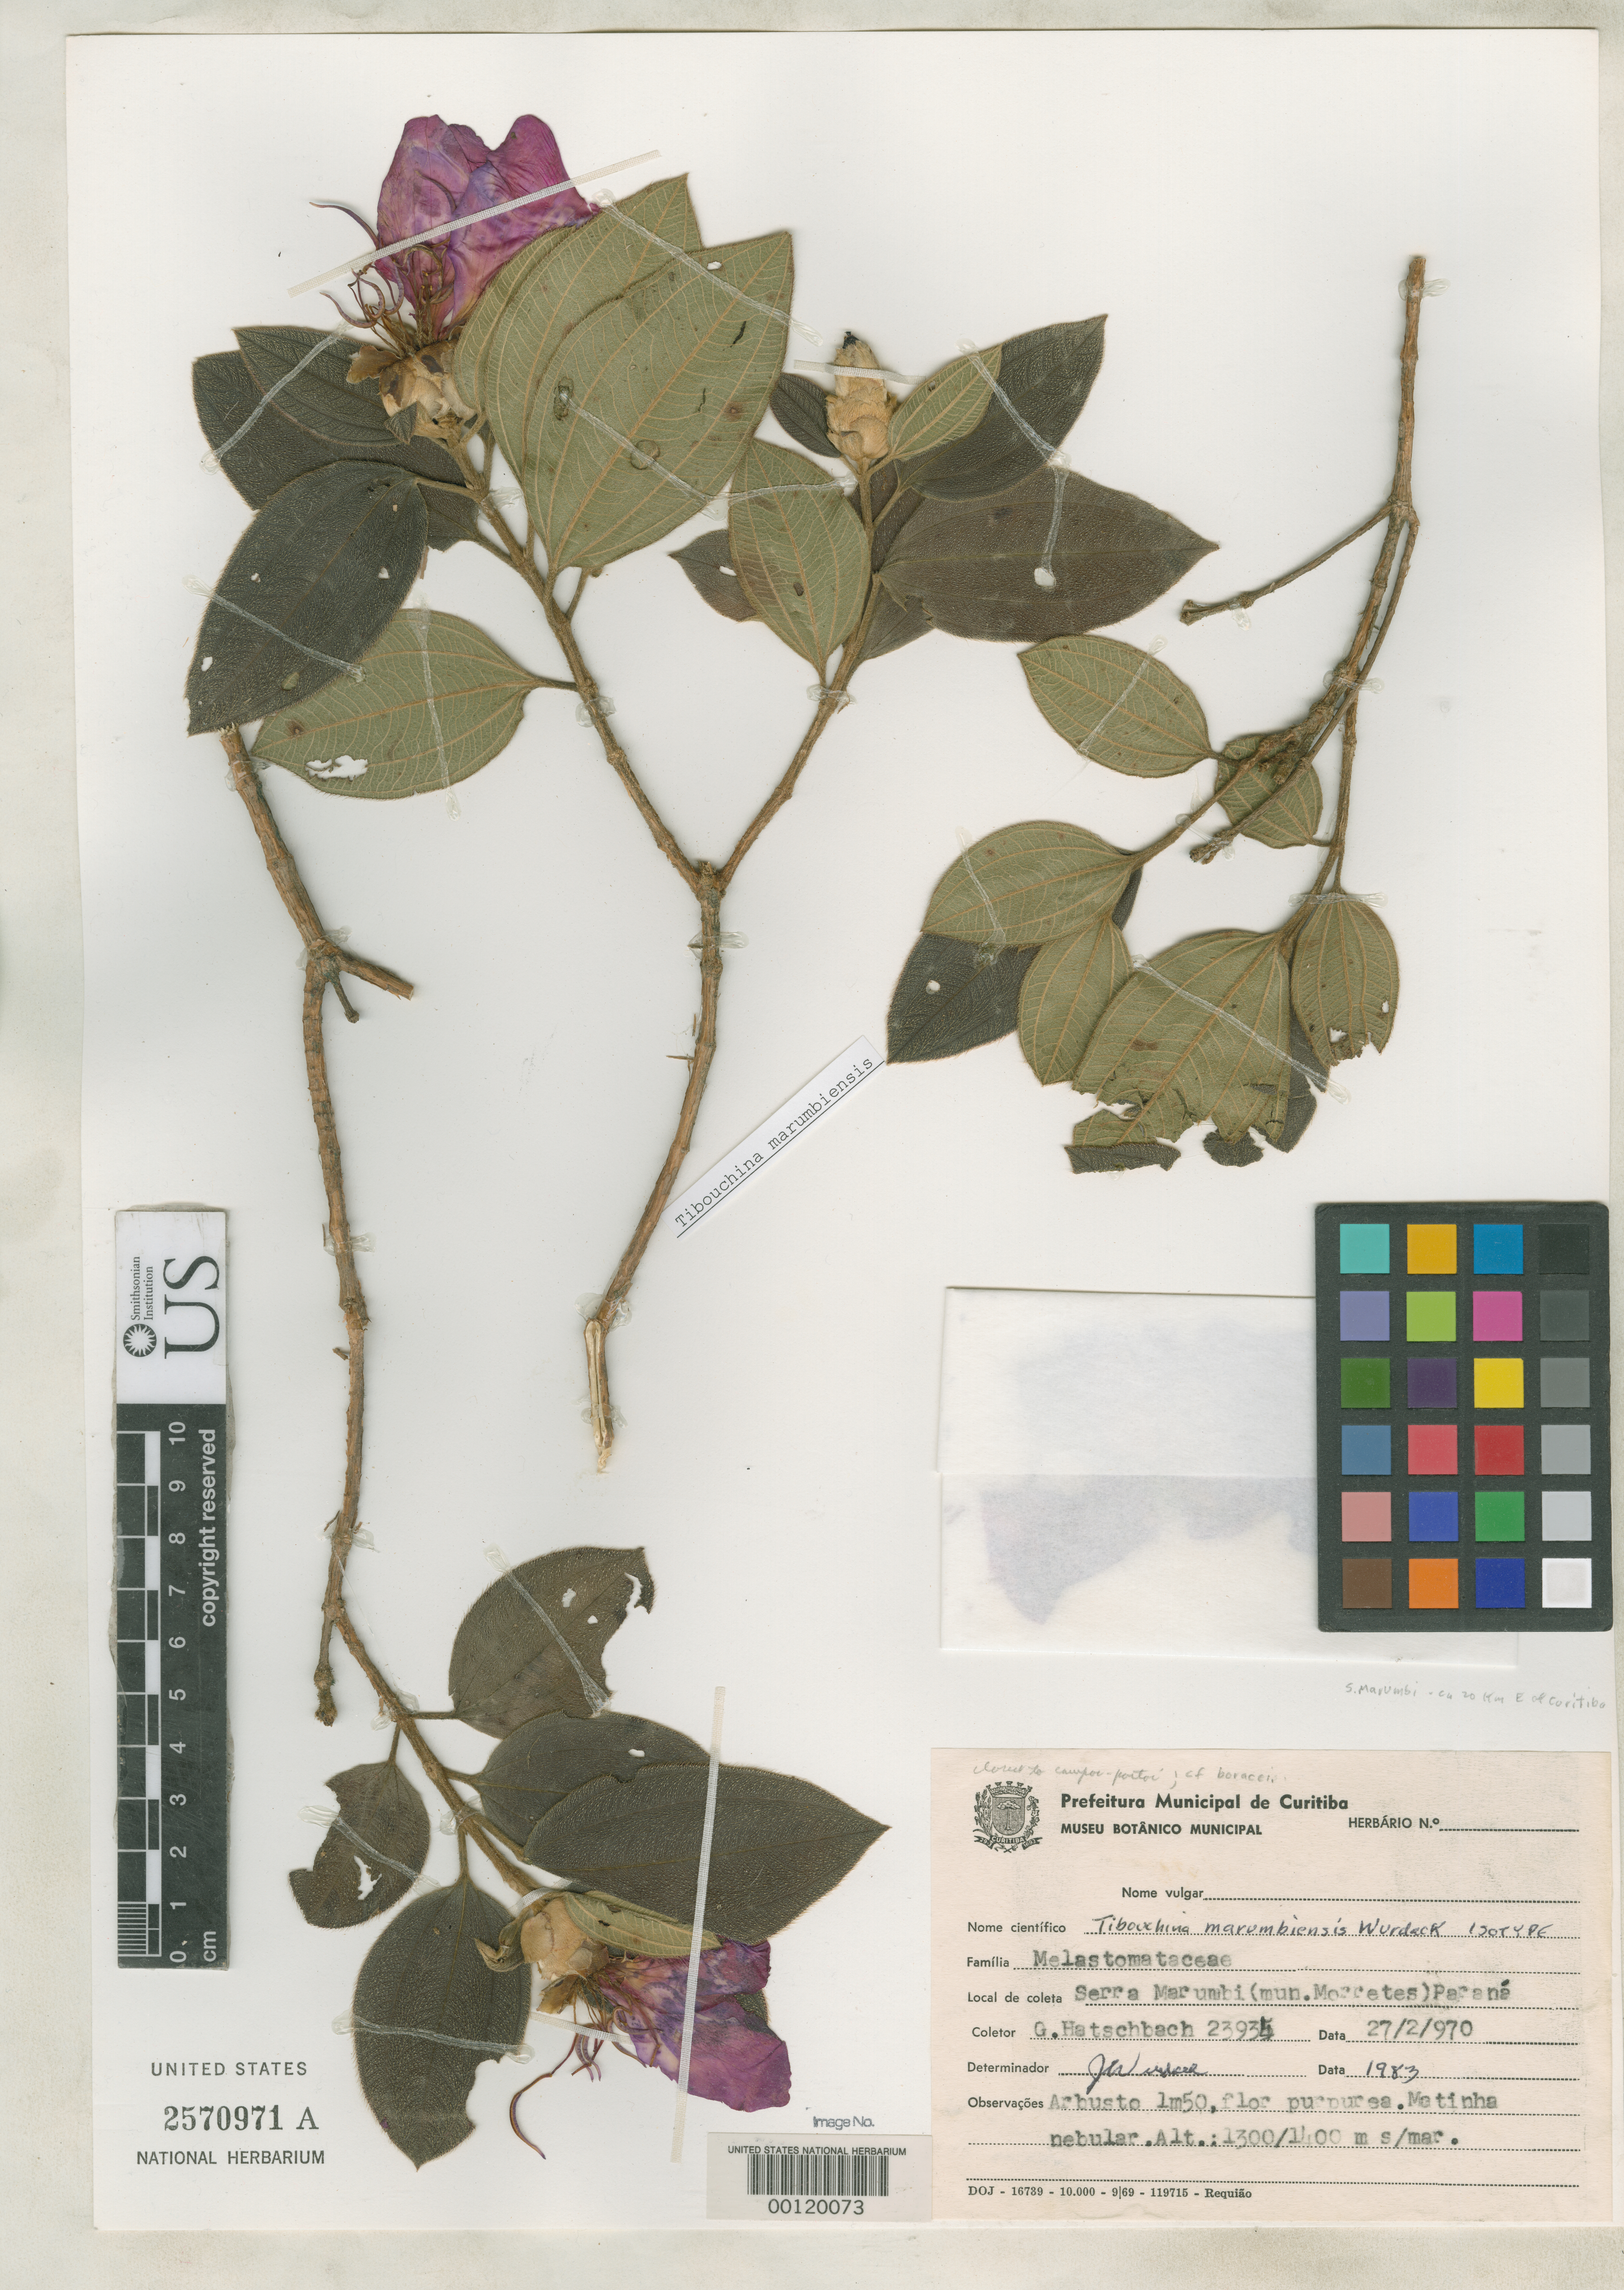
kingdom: Plantae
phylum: Tracheophyta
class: Magnoliopsida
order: Myrtales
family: Melastomataceae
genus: Tibouchina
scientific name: Tibouchina marumbiensis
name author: Wurdack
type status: Isotype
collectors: G. Hatschbach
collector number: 23934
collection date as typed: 27 Feb 1970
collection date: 1970-02-27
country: Brazil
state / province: Paraná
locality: Serra Marumbi, Mun. Morretes.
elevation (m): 1300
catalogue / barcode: US 2570971A